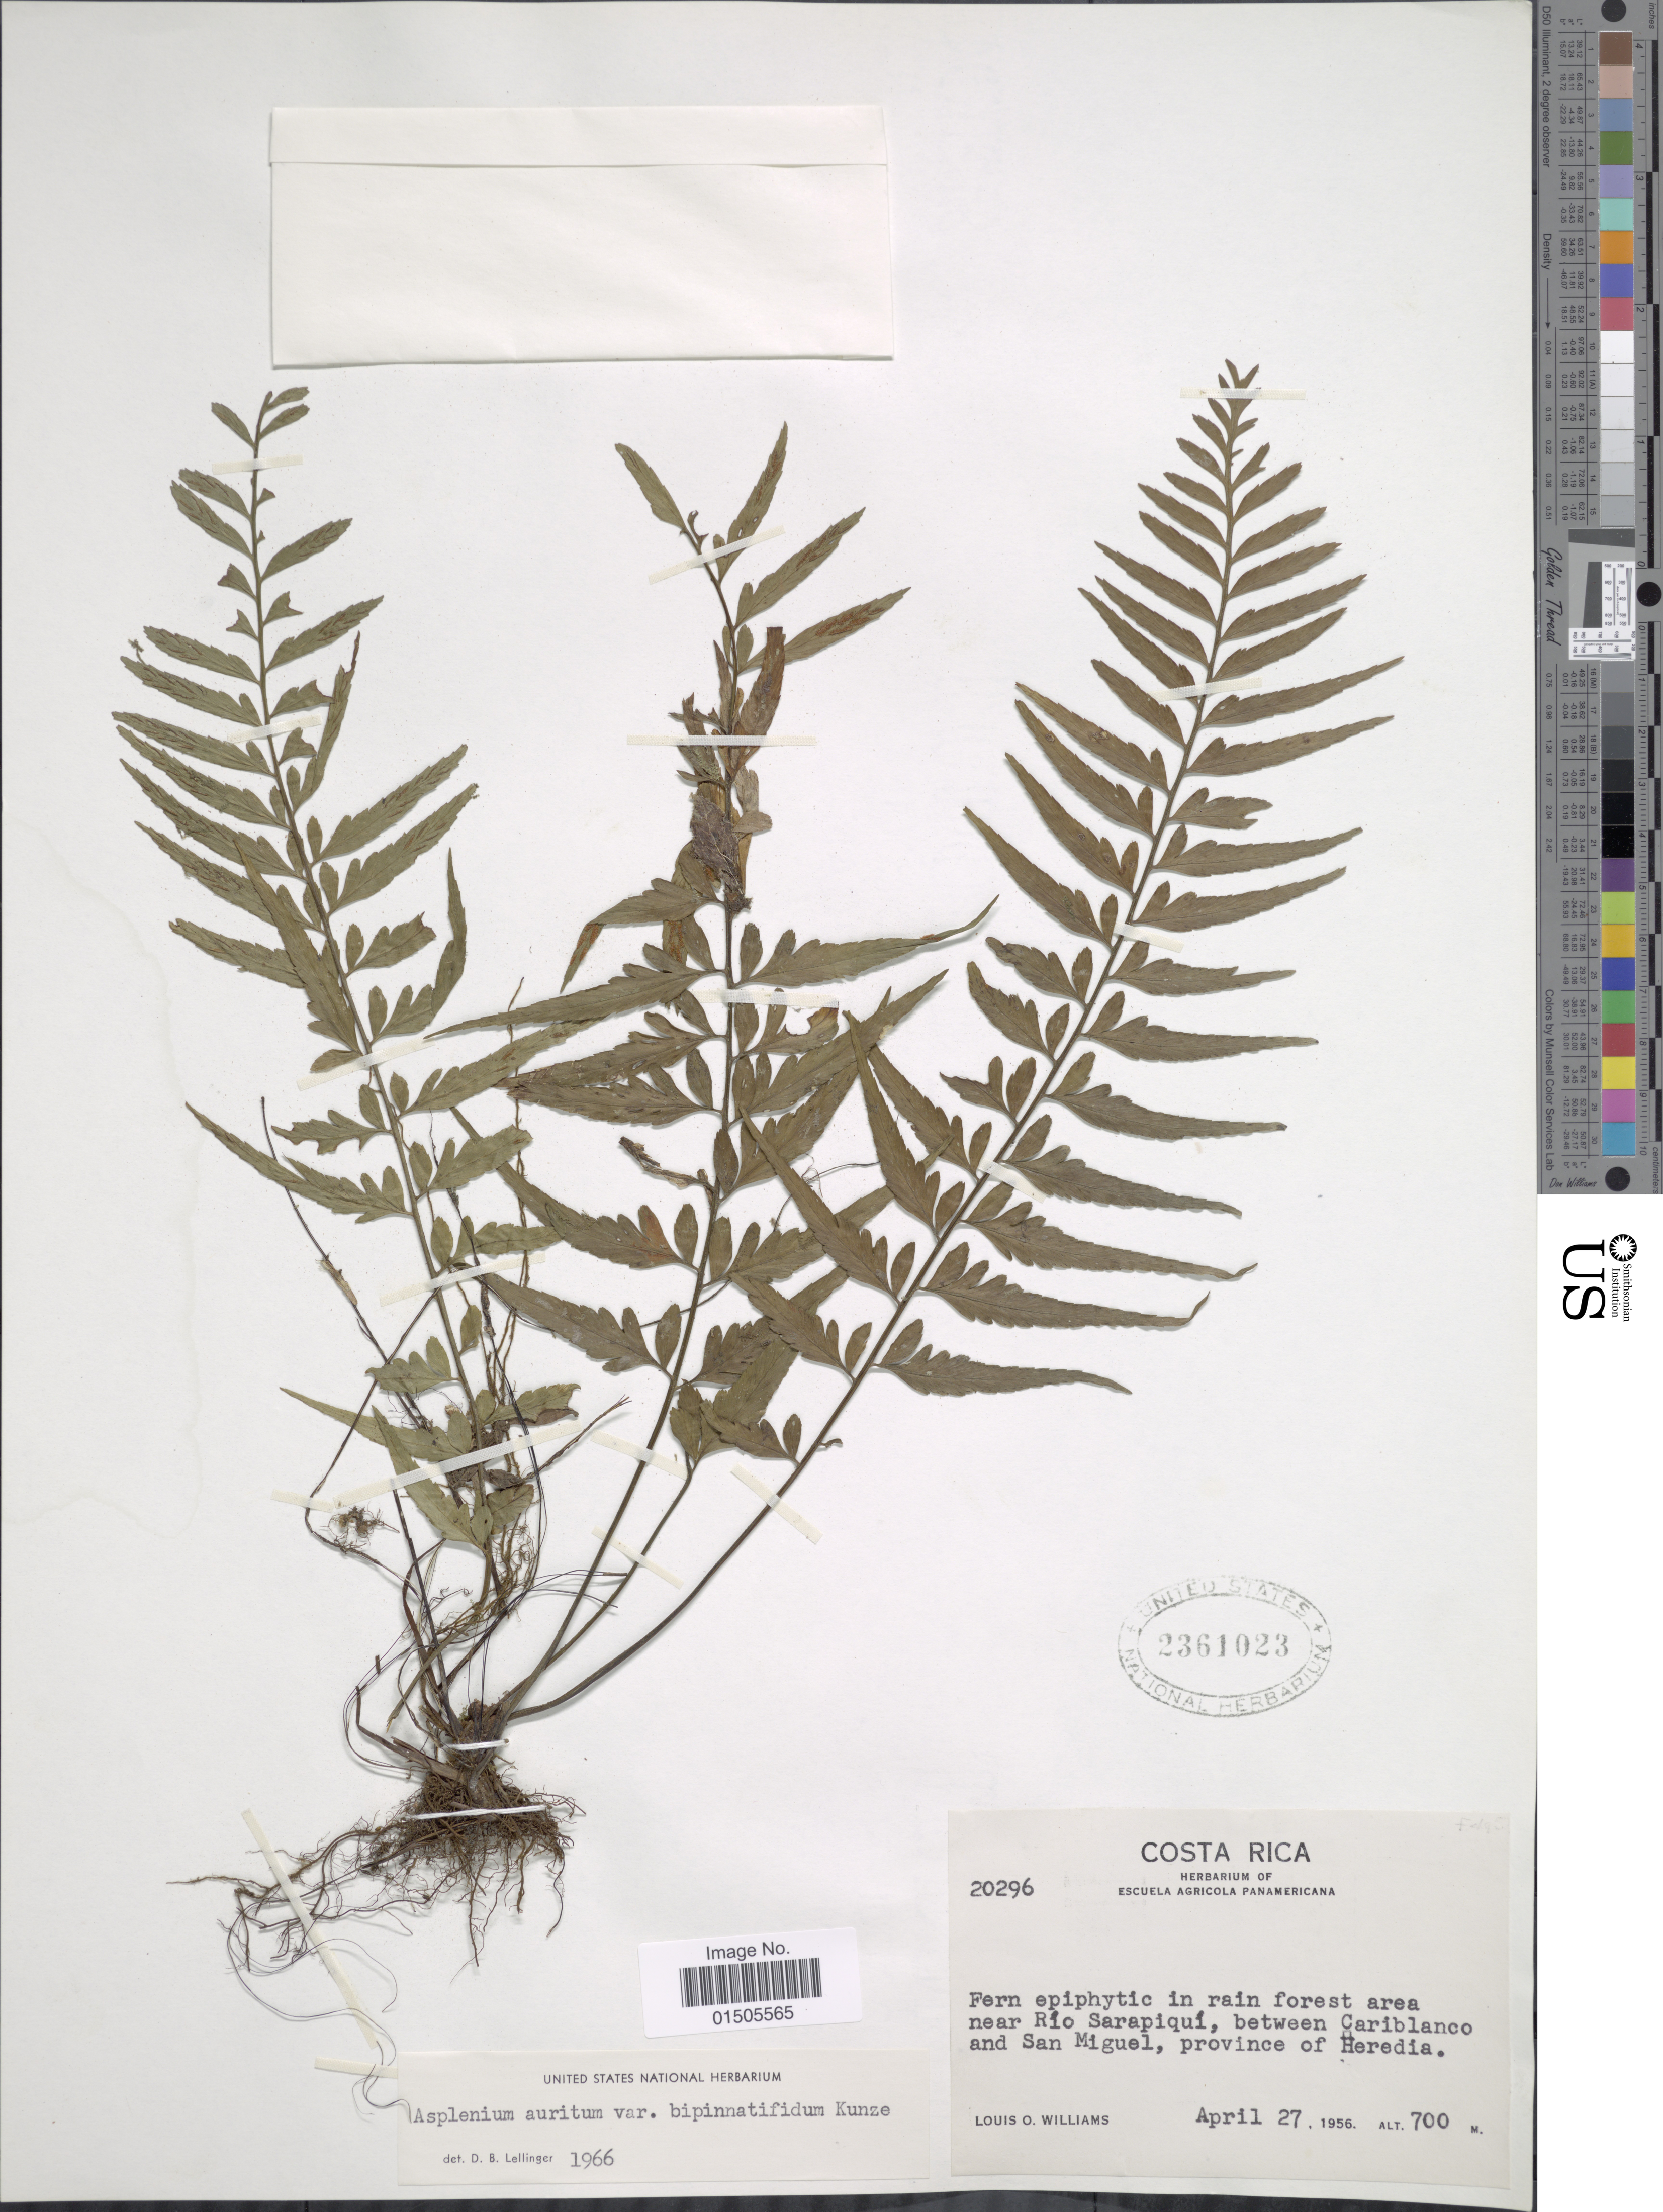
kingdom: Plantae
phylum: Tracheophyta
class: Polypodiopsida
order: Polypodiales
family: Aspleniaceae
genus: Asplenium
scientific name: Asplenium auritum var. bipinnatifidum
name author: Kunze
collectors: L. O. Williams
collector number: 20296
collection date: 1956-04-27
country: Costa Rica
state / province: Heredia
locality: Fern epiphytic in rain forest area near Rio Sarapiqui, between Cariblanco and San Miguel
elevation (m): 700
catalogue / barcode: US 2361023